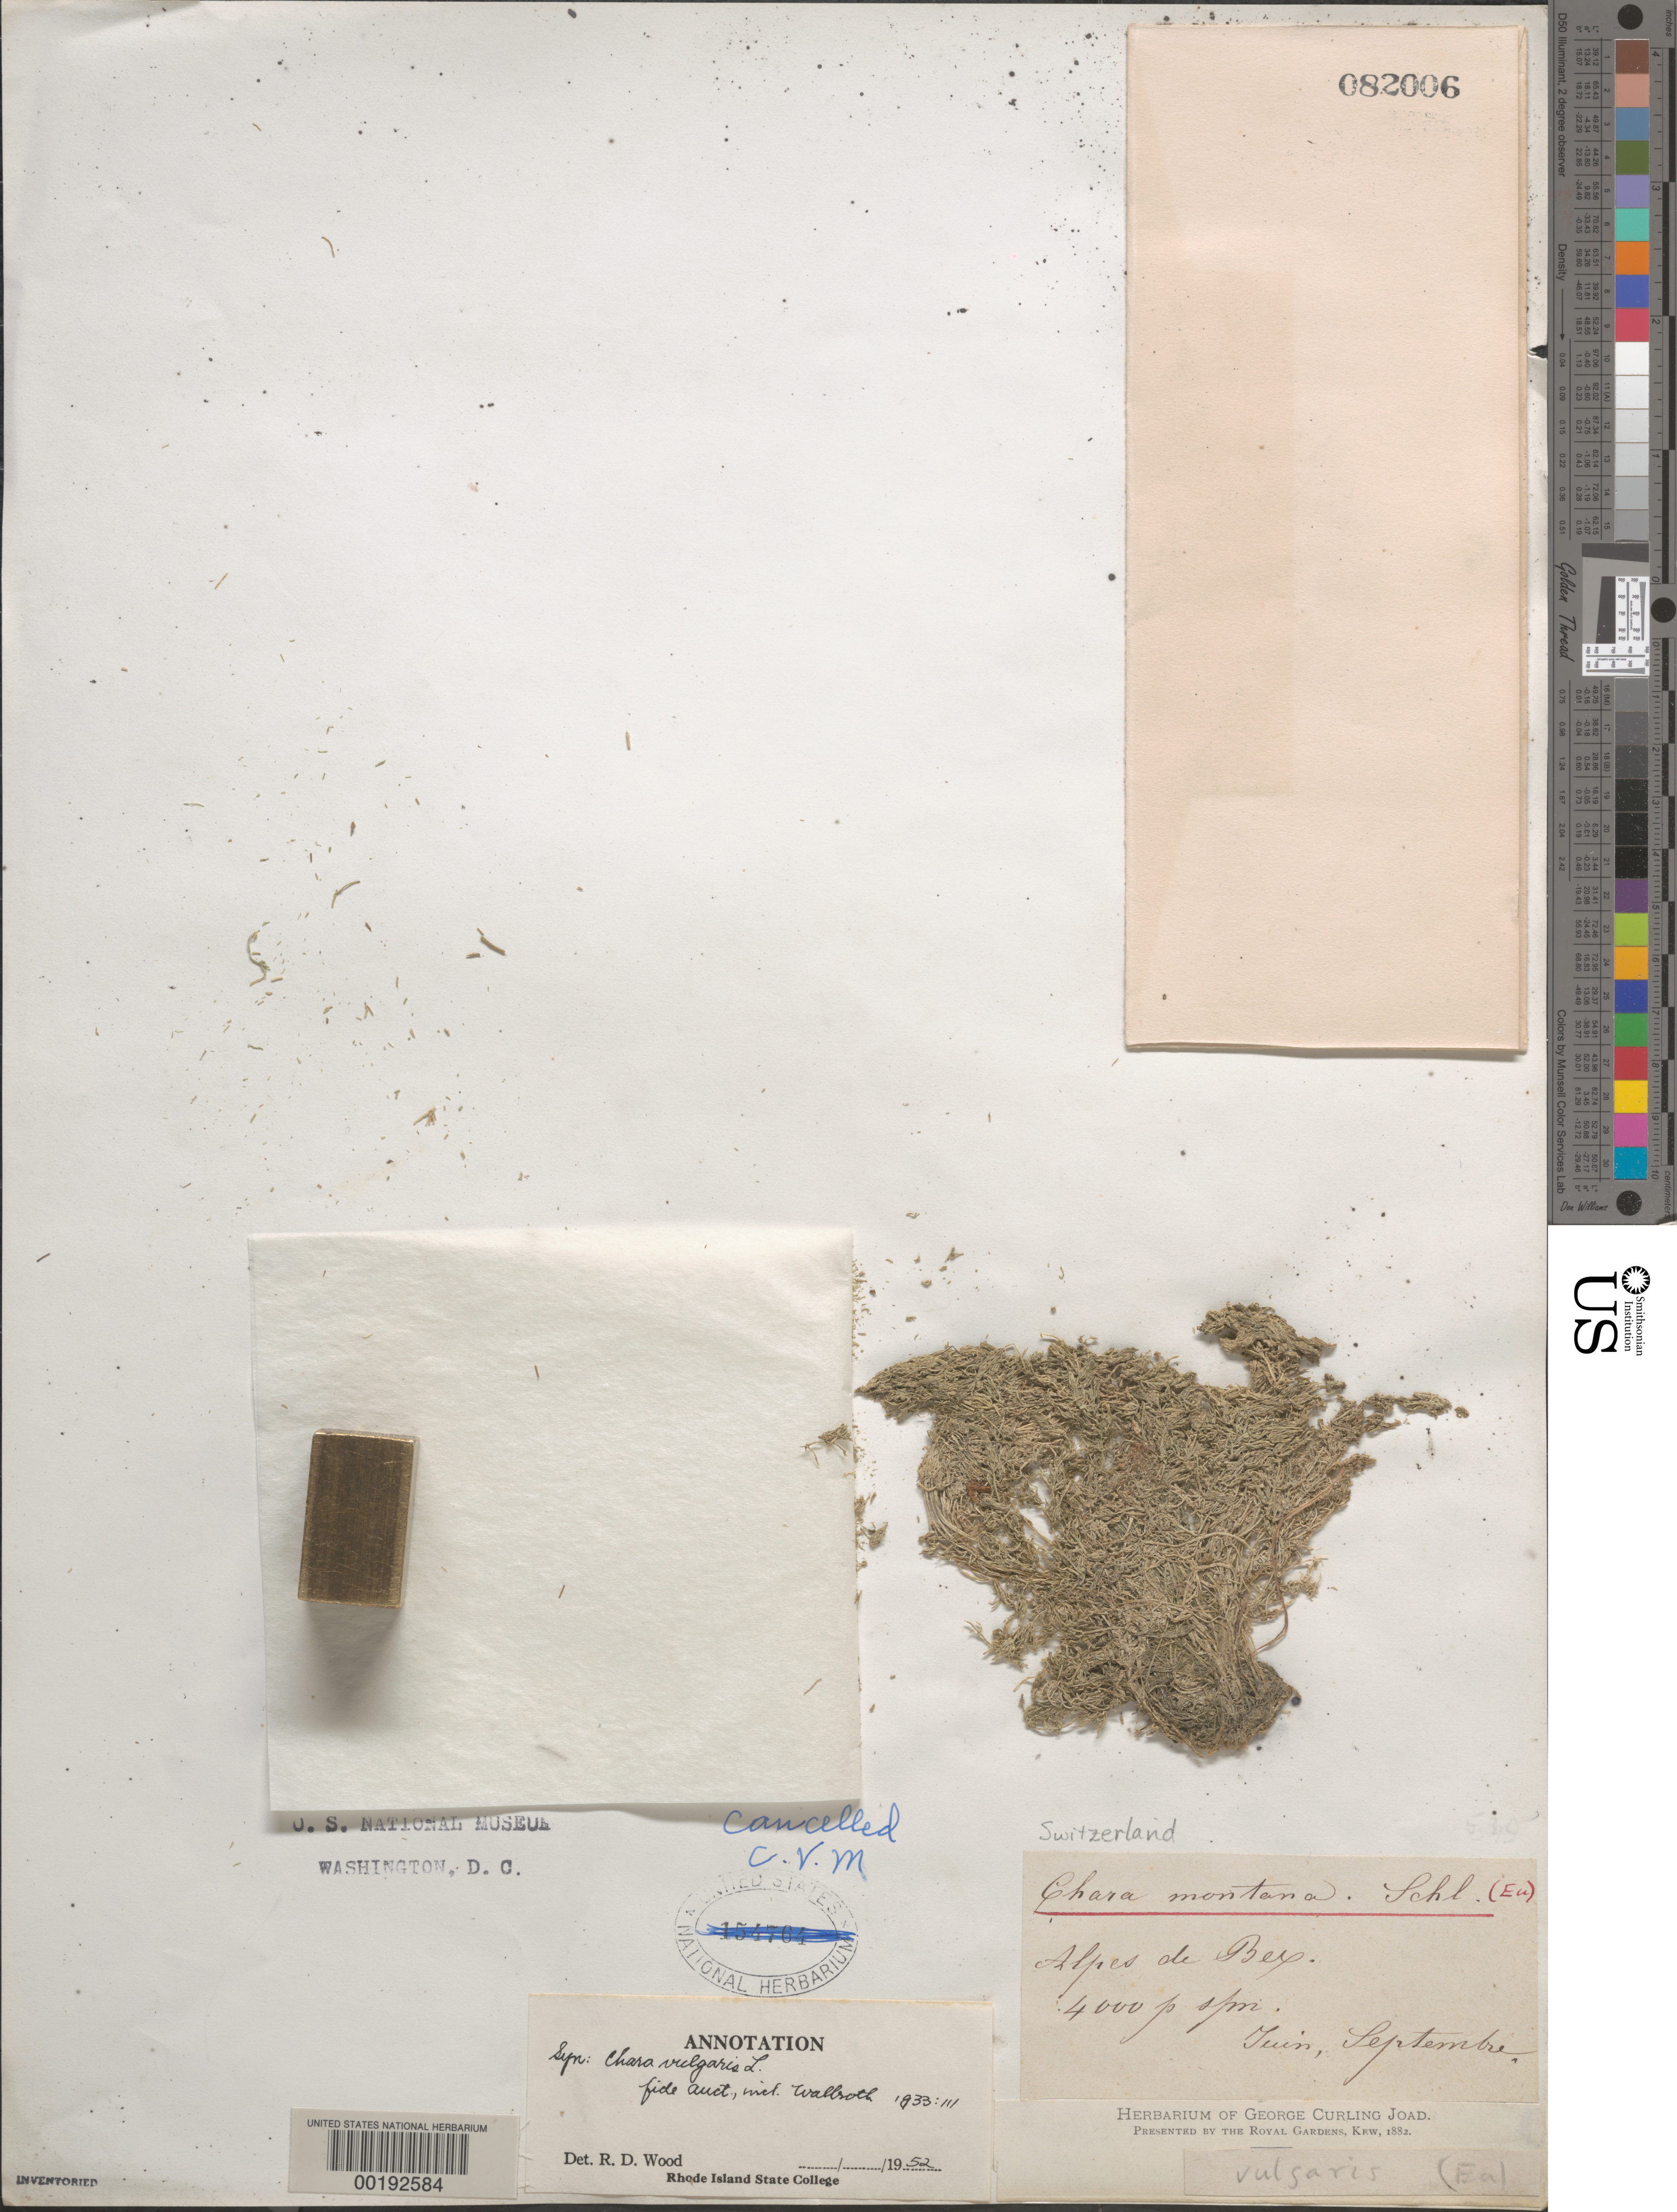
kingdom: Plantae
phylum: Charophyta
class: Charophyceae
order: Charales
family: Characeae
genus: Chara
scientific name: Chara vulgaris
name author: L.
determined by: Wood, R. D.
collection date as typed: Jun ---- AND -- Sep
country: Switzerland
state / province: Vaud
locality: Bex alps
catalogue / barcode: US 82006